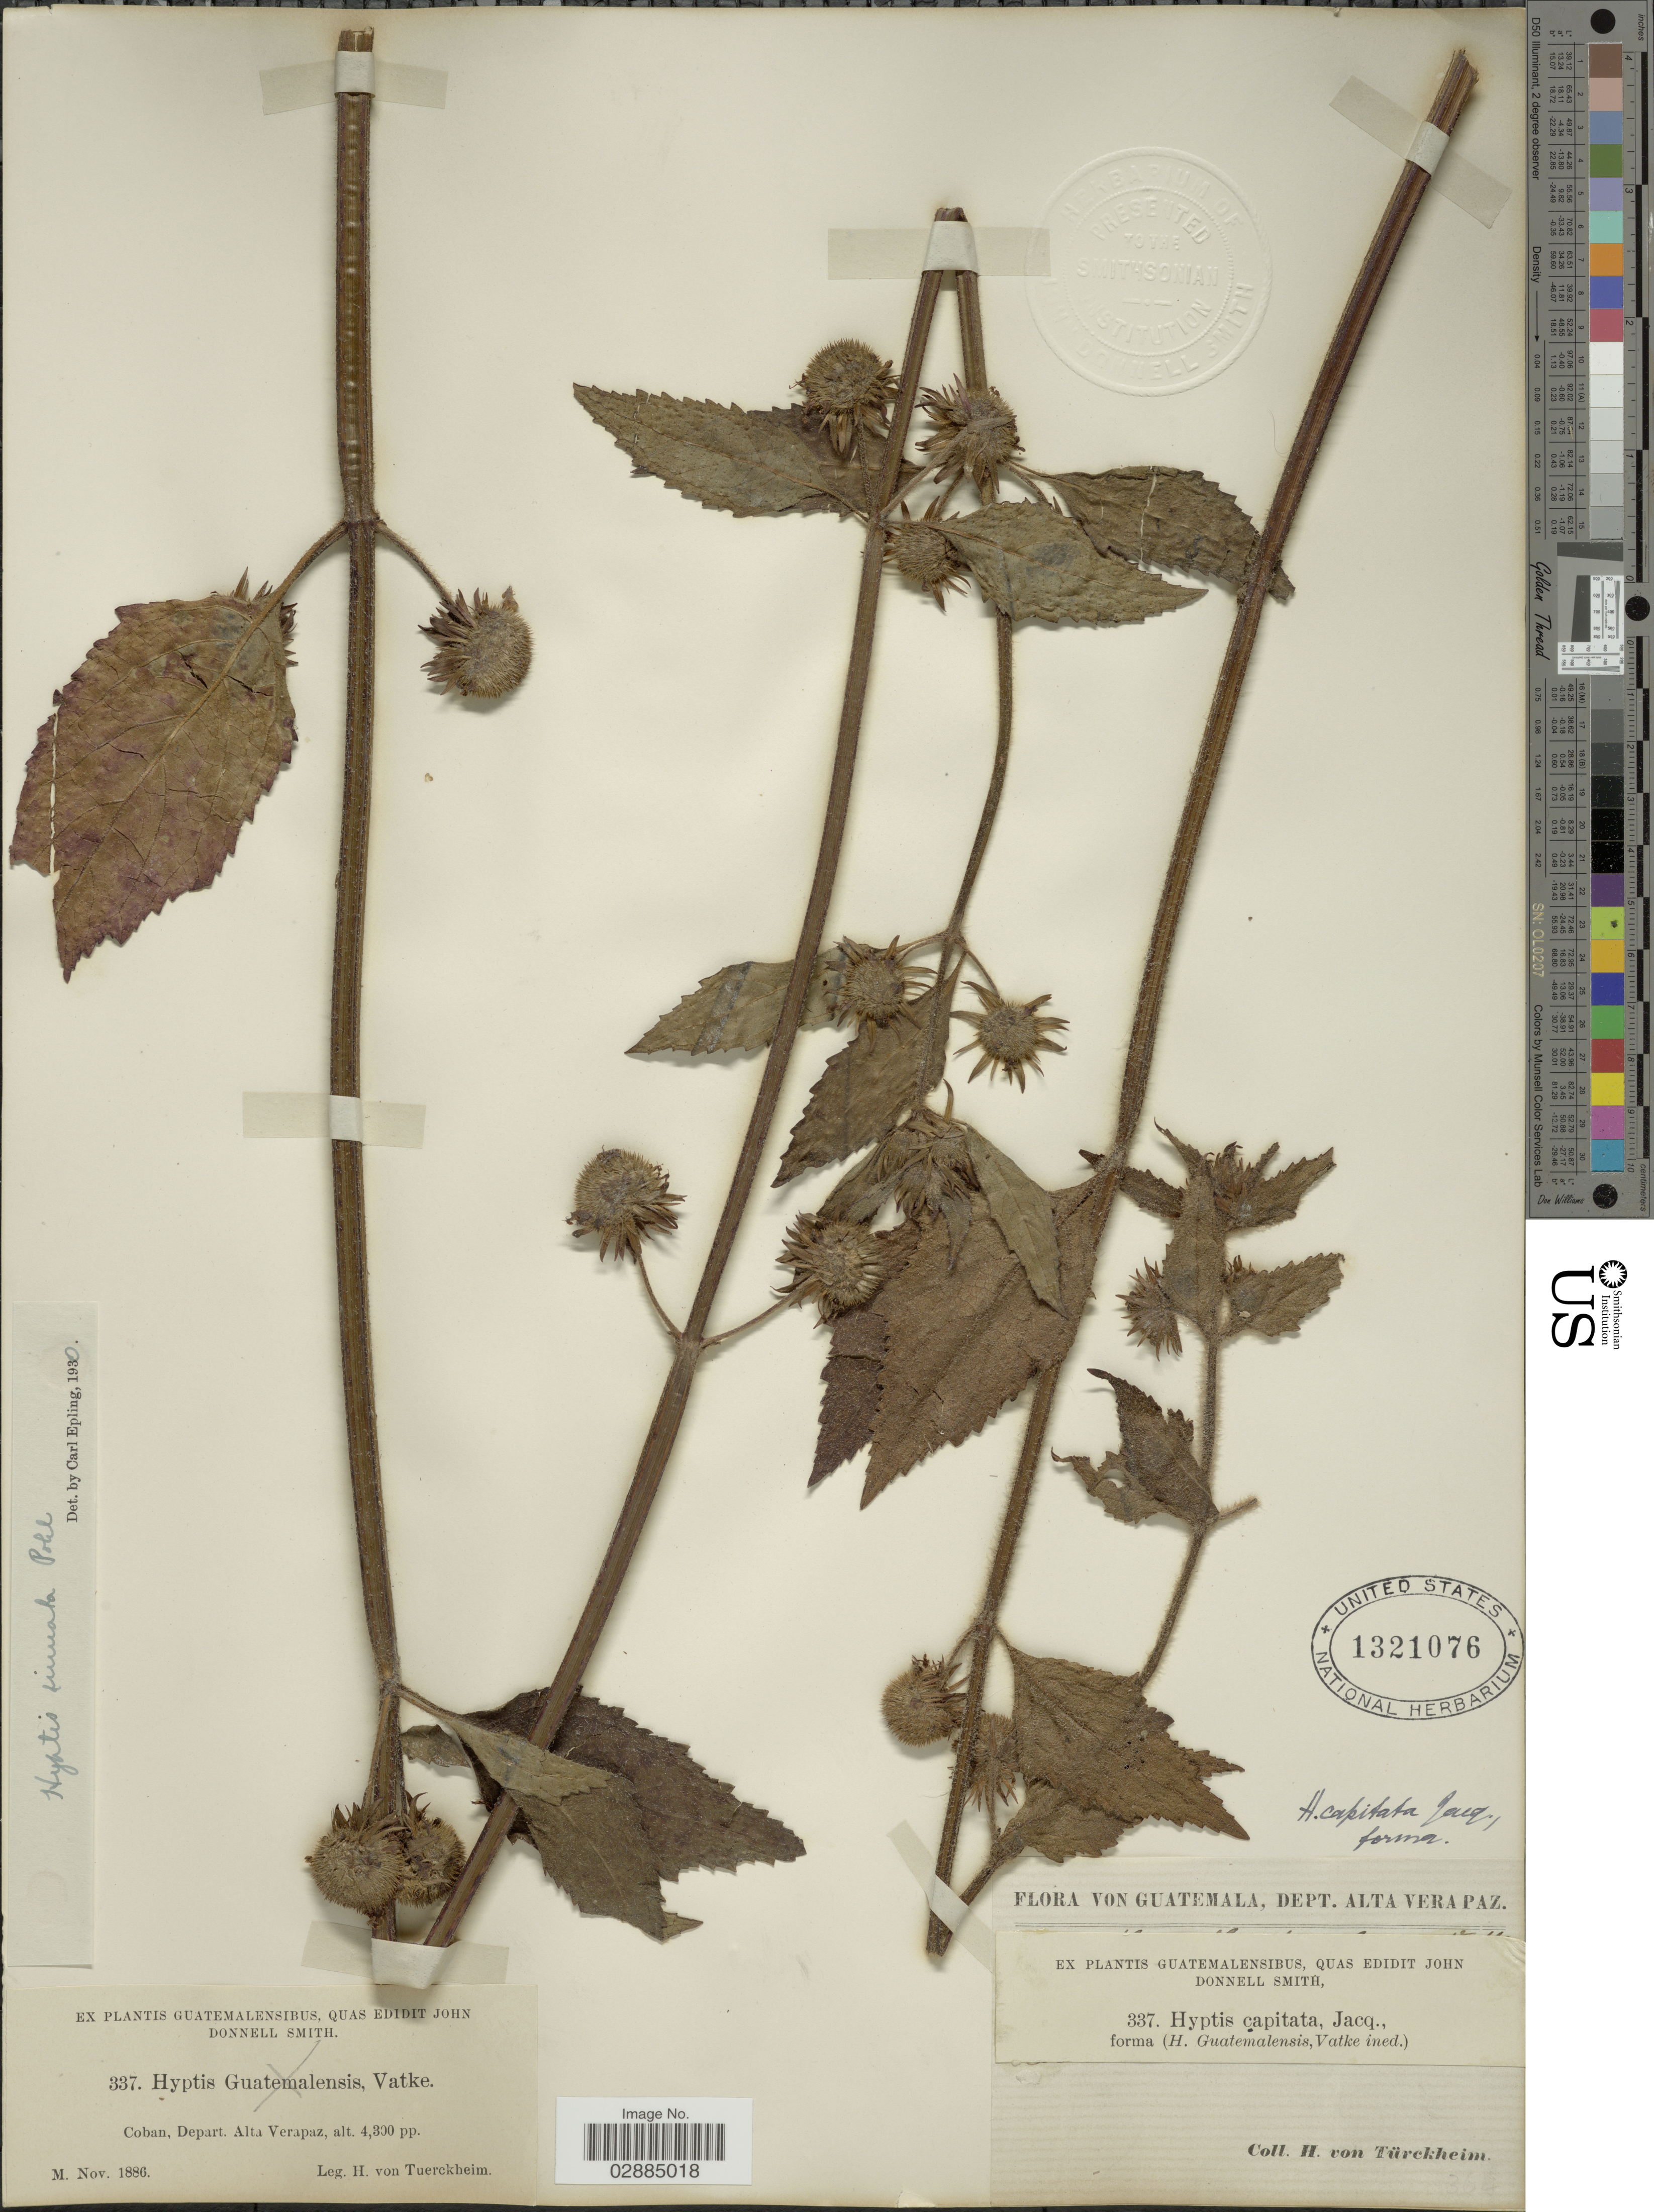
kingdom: Plantae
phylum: Tracheophyta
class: Magnoliopsida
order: Lamiales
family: Lamiaceae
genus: Hyptis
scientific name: Hyptis sinuata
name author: Pohl ex Benth.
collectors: H. von Türckheim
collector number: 337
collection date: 1886-11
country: Guatemala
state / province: Alta Verapaz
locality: Coban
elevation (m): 1311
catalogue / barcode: US 1321076